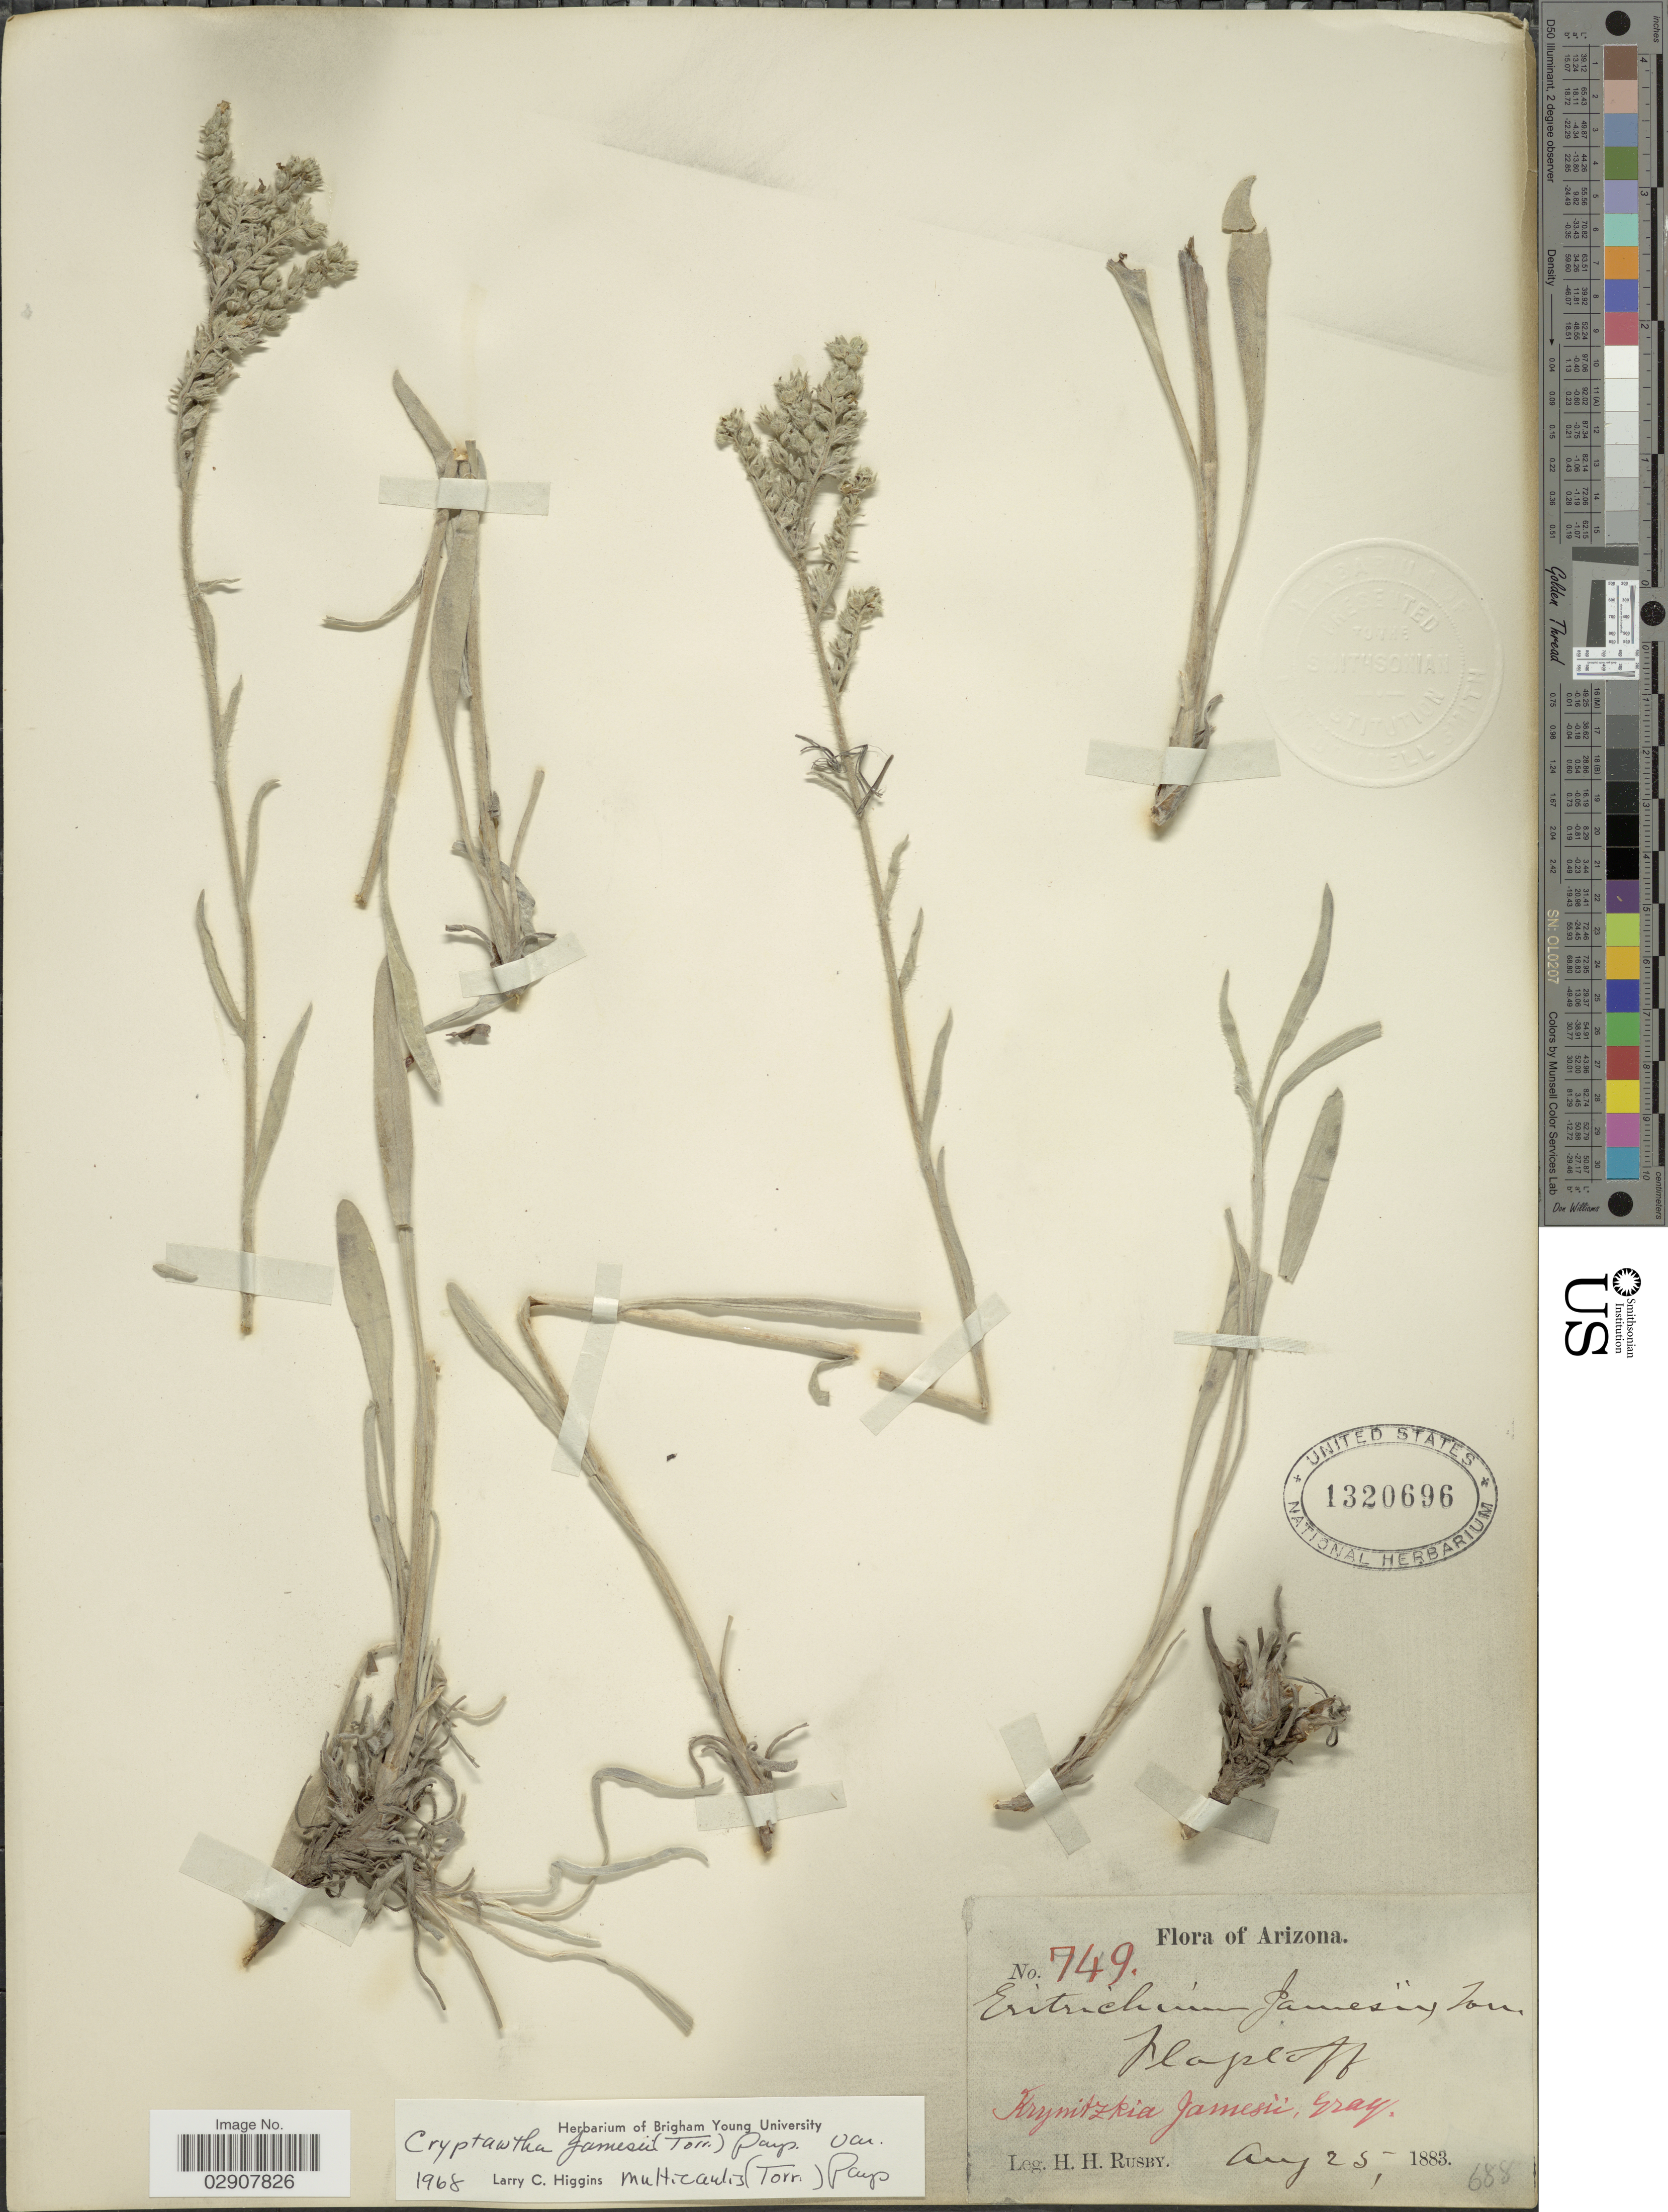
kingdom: Plantae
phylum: Tracheophyta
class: Magnoliopsida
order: Boraginales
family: Boraginaceae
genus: Cryptantha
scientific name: Cryptantha jamesii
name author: (Torr.) Payson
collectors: H. H. Rusby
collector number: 749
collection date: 1883-08-25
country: United States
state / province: Arizona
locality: Flagstaff.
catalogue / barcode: US 1320696